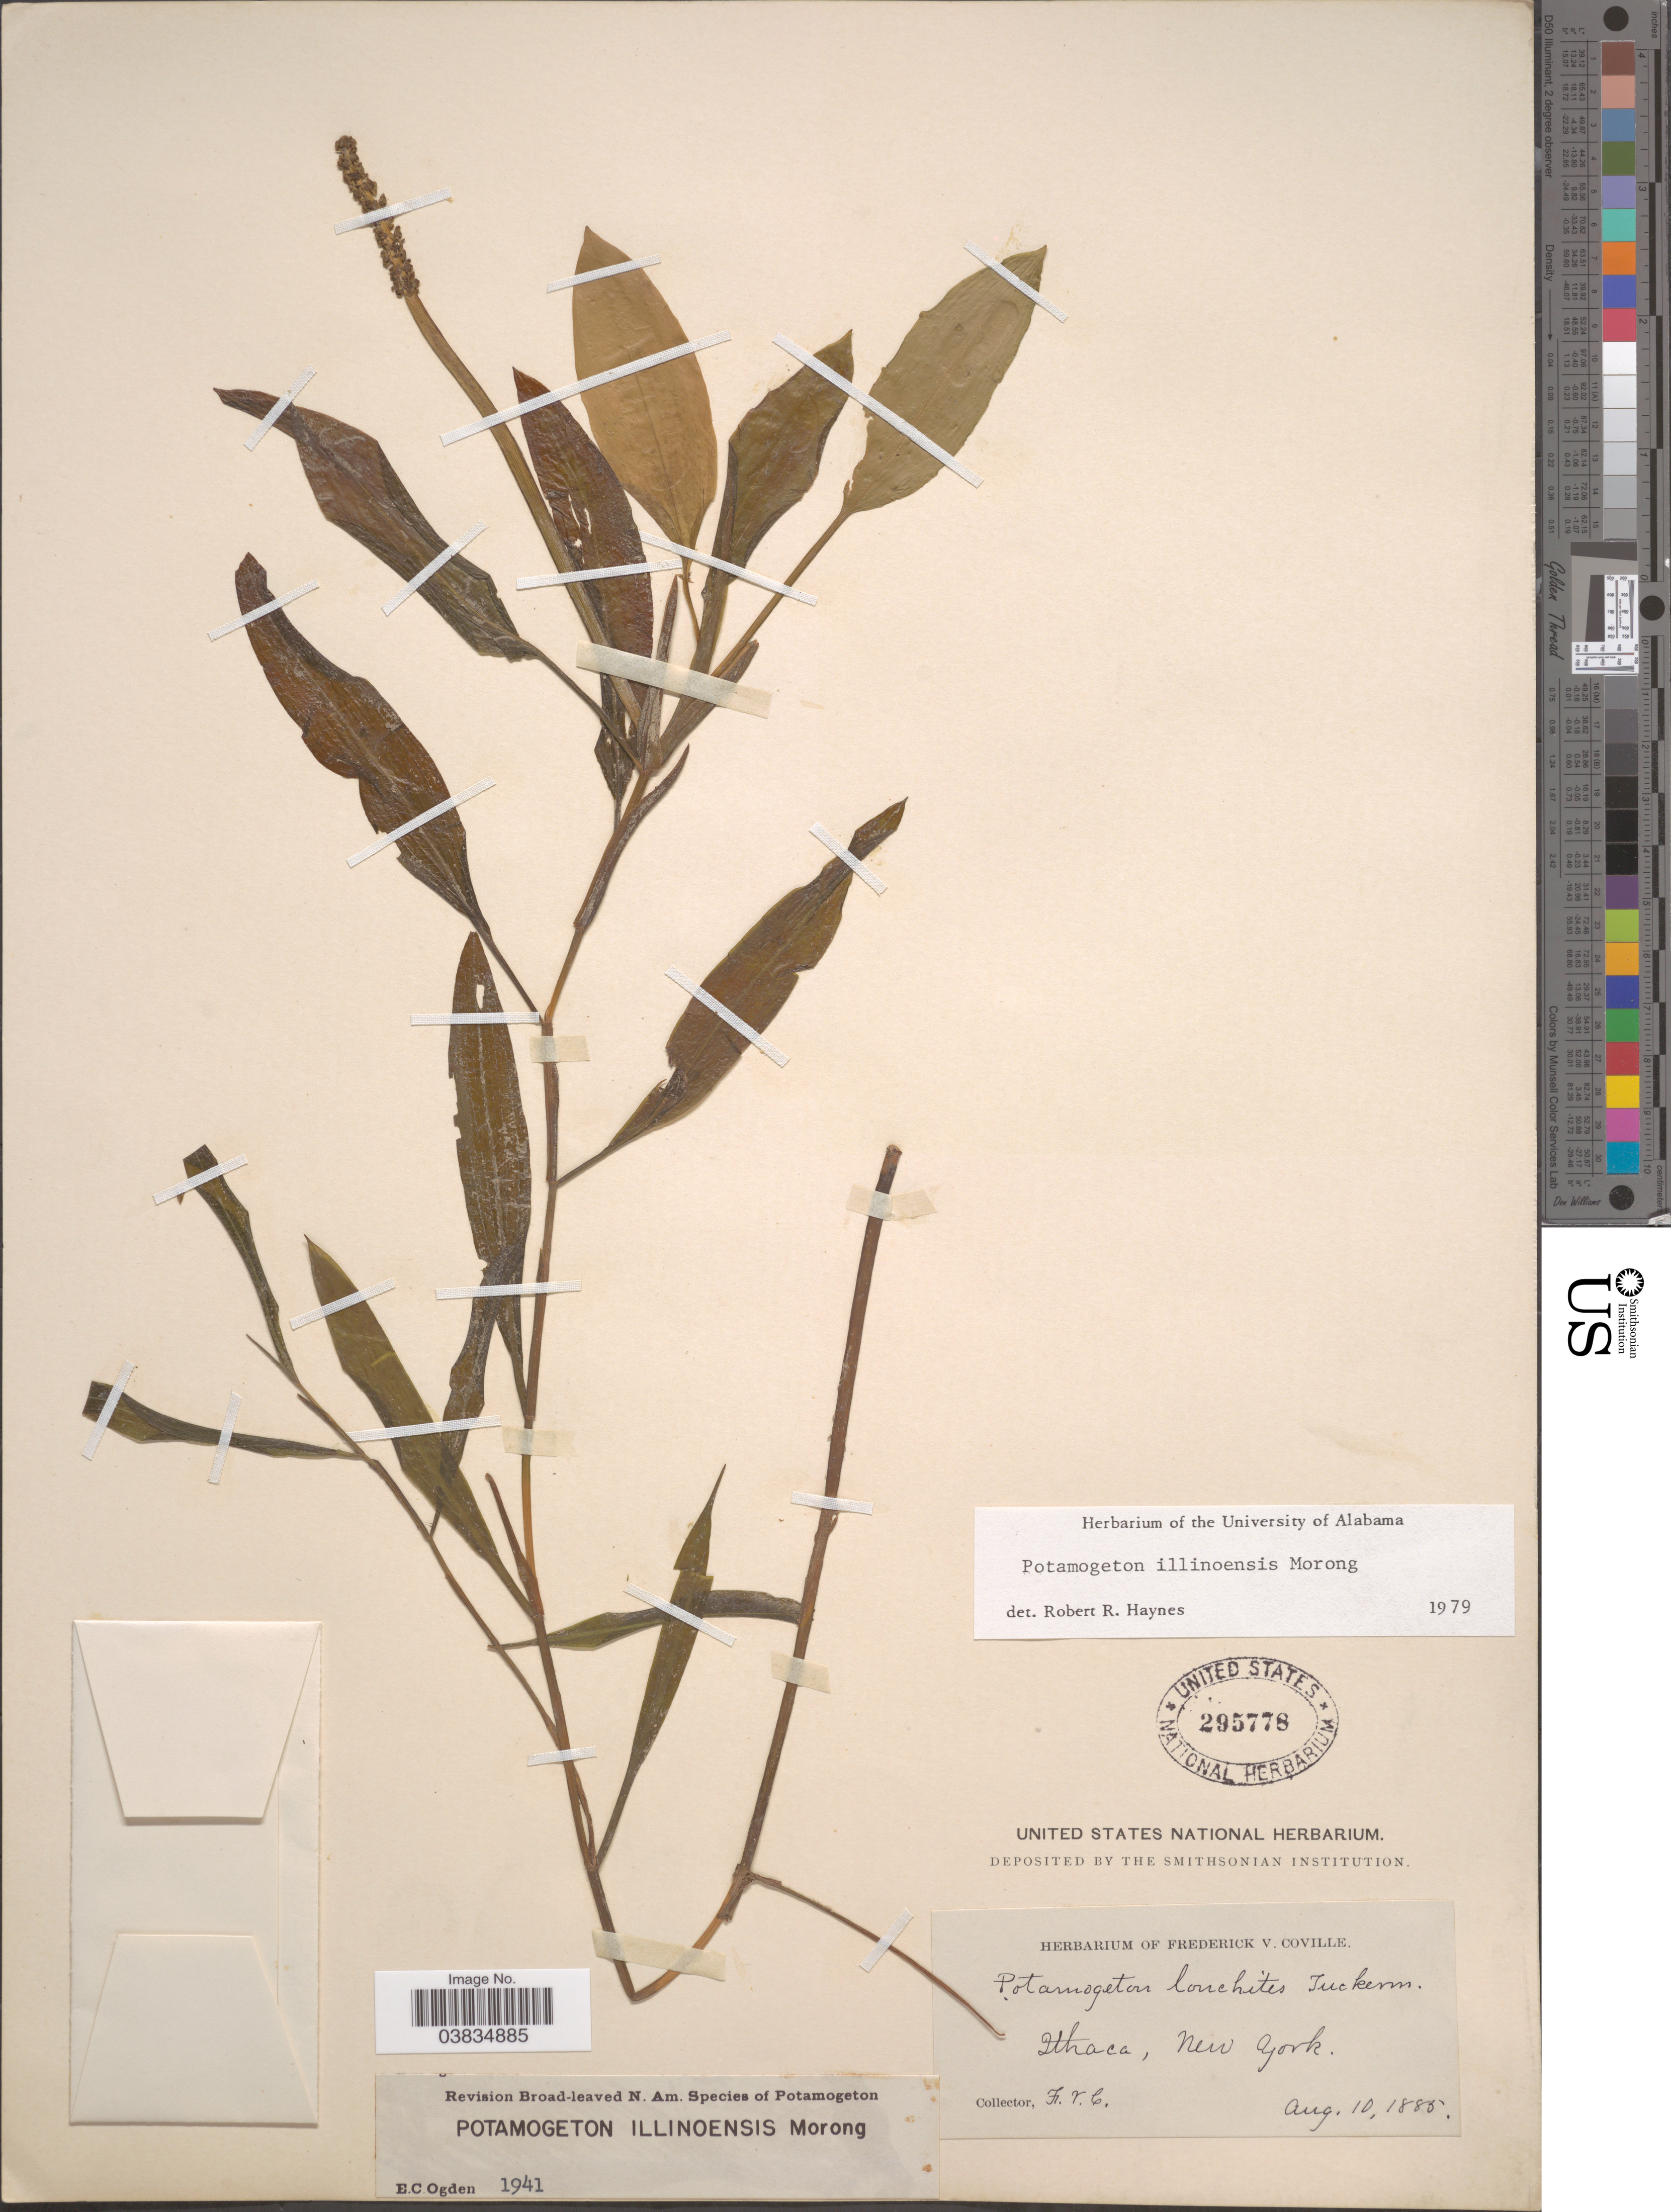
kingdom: Plantae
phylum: Tracheophyta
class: Liliopsida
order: Alismatales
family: Potamogetonaceae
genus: Potamogeton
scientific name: Potamogeton illinoensis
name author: Morong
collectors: F. V. Coville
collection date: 1885-08-10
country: United States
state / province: New York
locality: Ithaca.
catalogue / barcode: US 295778